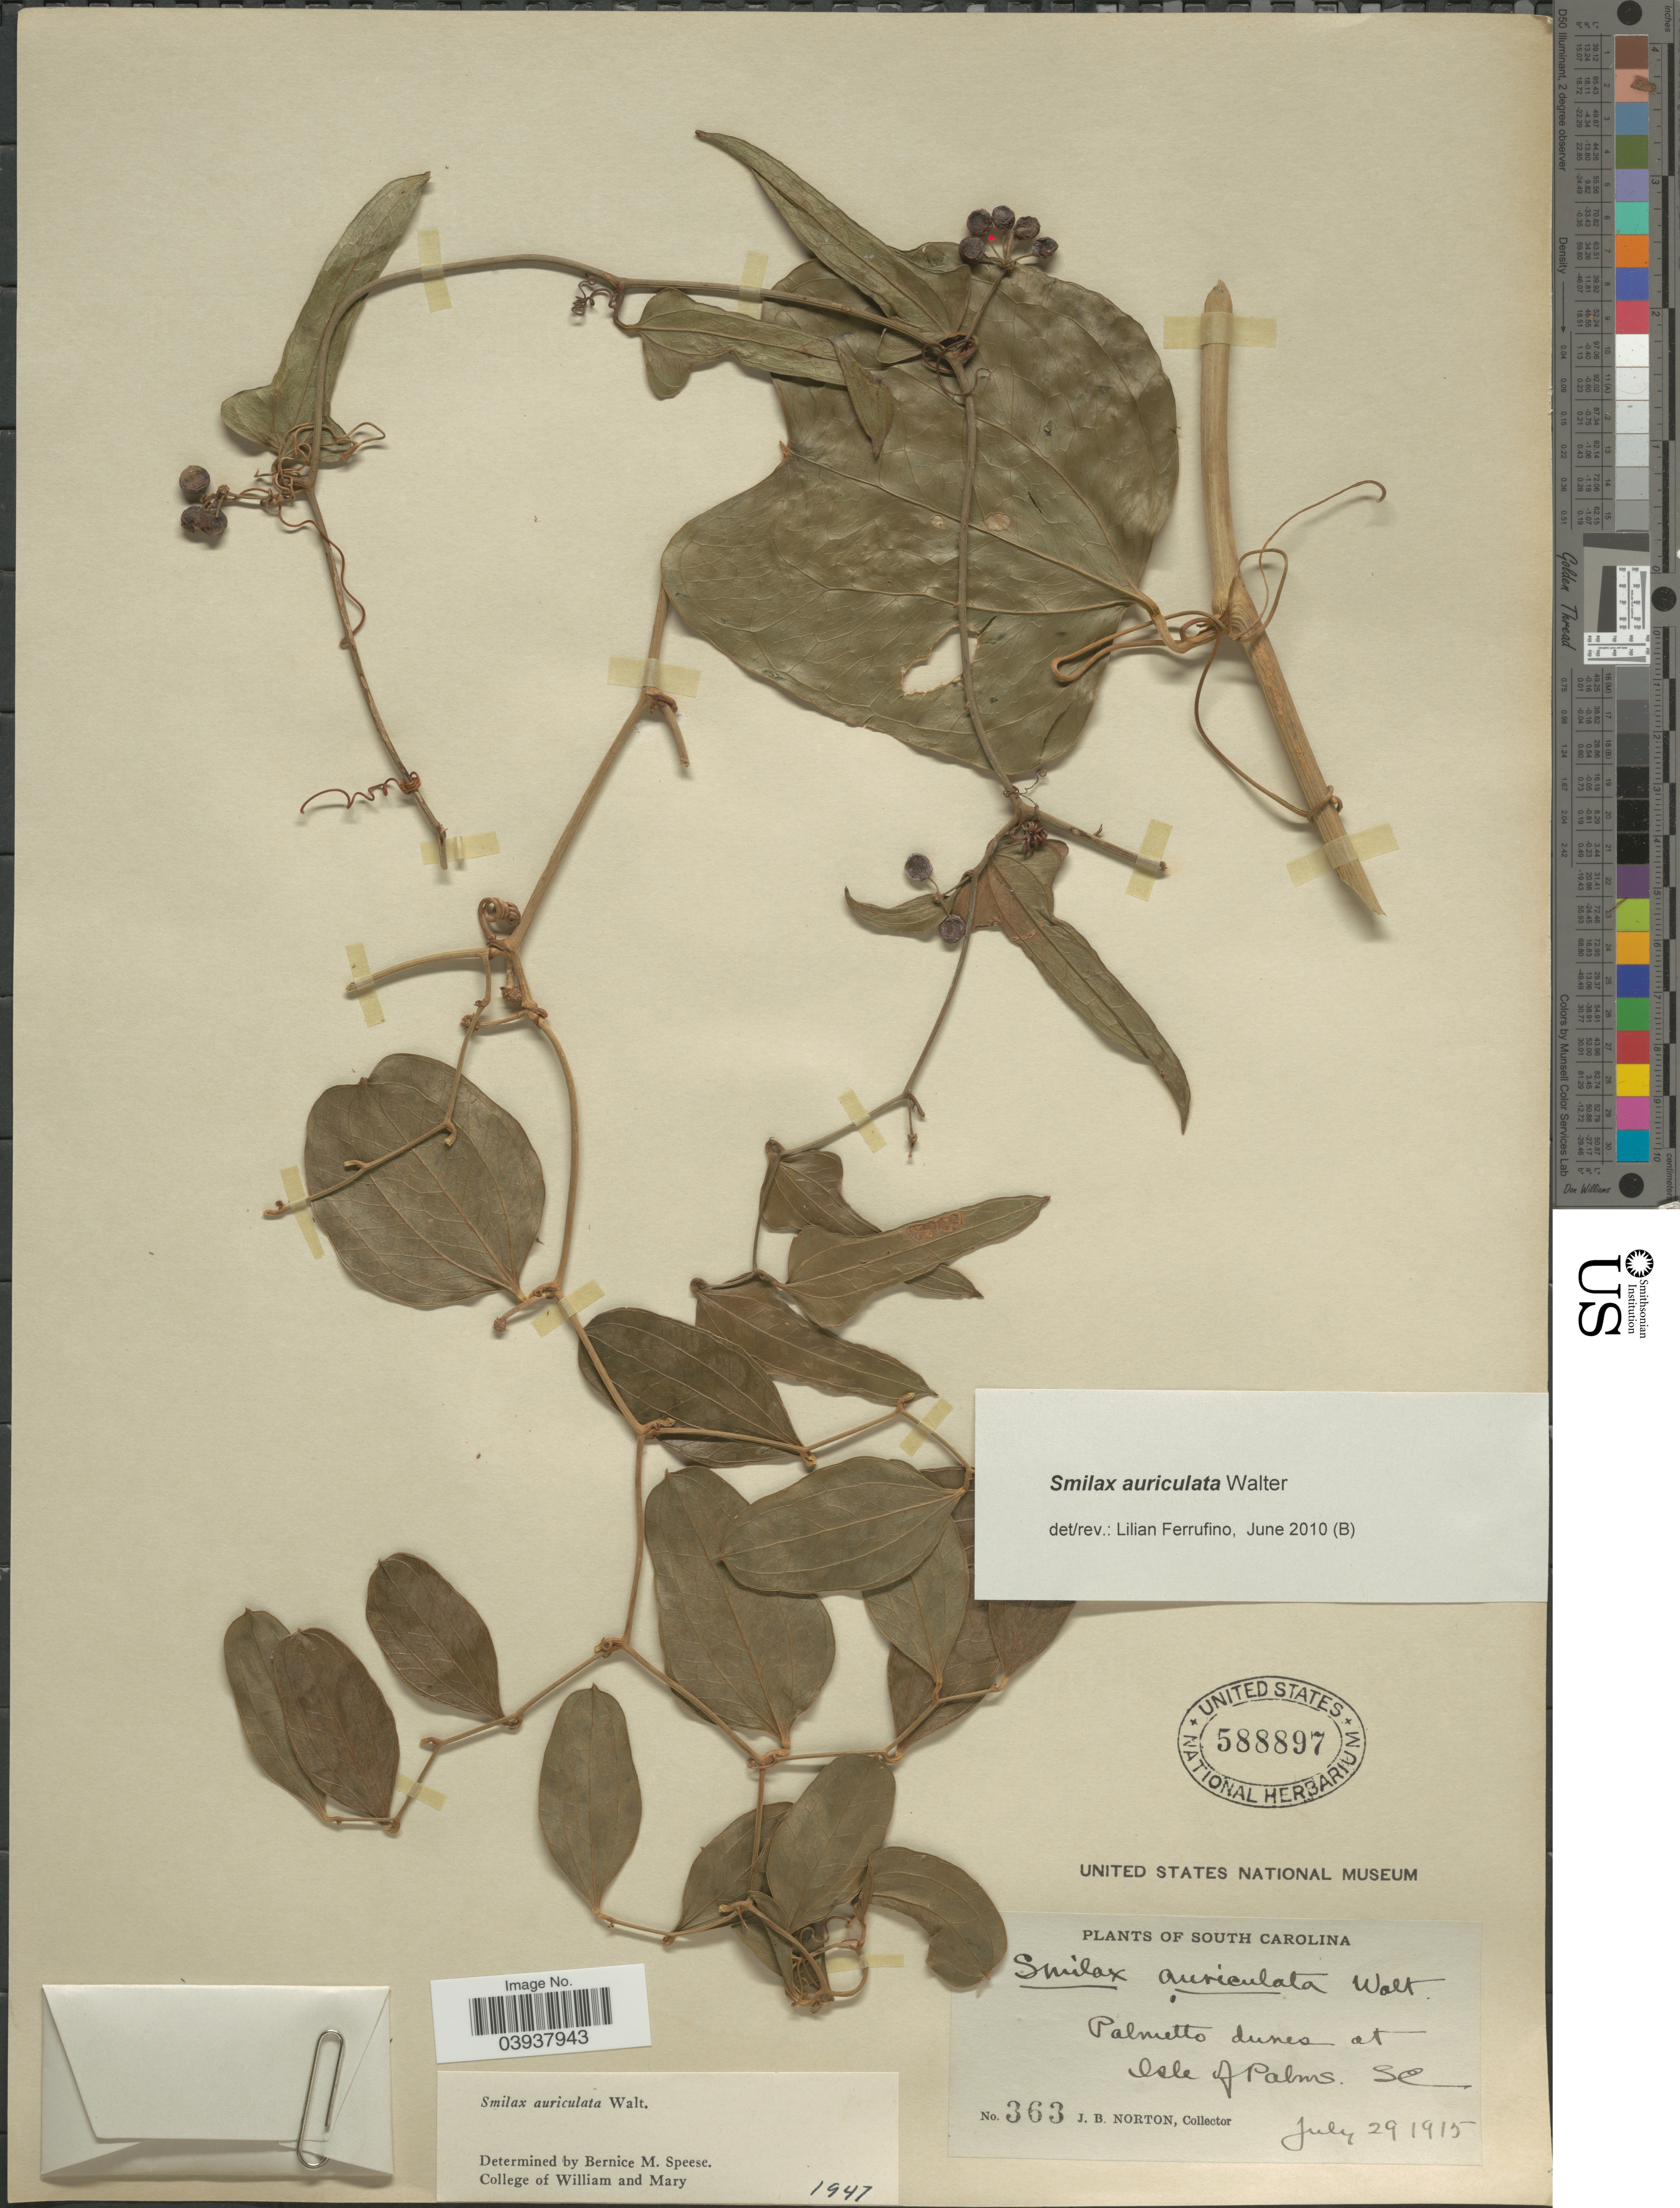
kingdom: Plantae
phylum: Tracheophyta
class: Liliopsida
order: Liliales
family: Smilacaceae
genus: Smilax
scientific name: Smilax auriculata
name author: Walter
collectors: J. B. Norton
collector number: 363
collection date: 1915-07-29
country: United States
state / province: South Carolina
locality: Palmetto dunes at Isle of Palms.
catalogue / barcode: US 588897